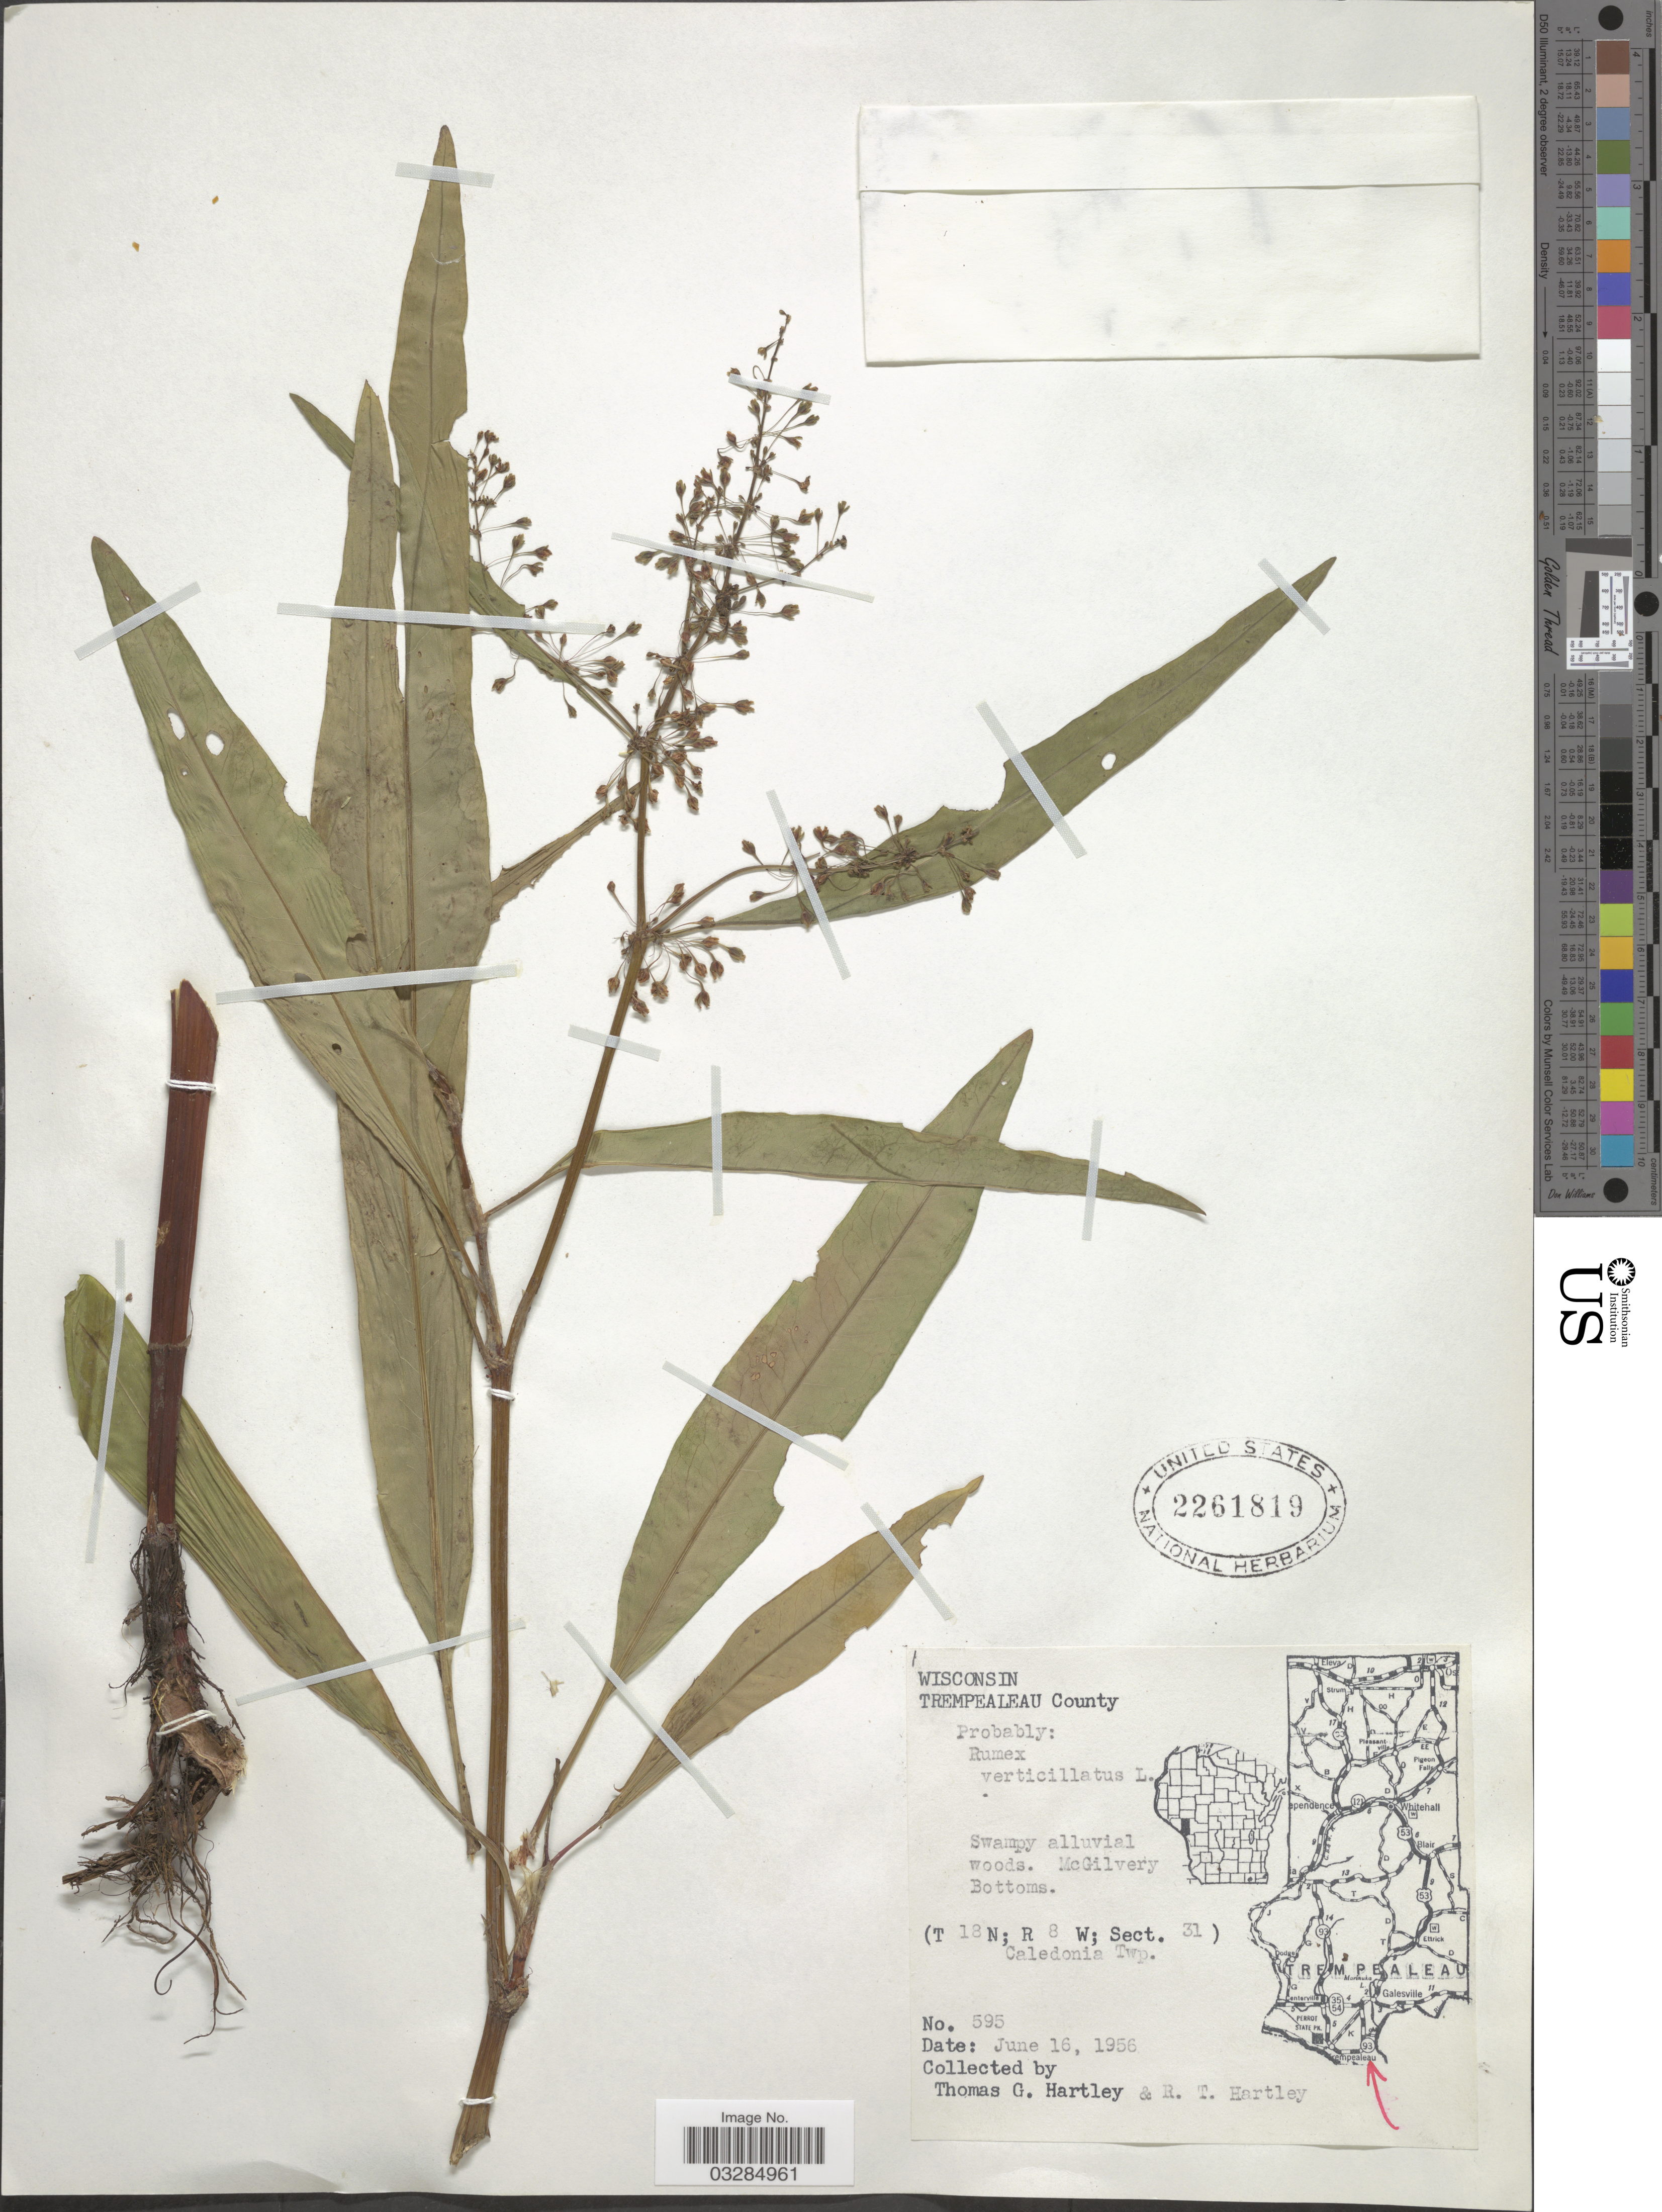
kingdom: Plantae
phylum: Tracheophyta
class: Magnoliopsida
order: Caryophyllales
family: Polygonaceae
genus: Rumex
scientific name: Rumex verticillatus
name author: L.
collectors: T. G. Hartley & R. T. Hartley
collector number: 595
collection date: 1956-06-16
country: United States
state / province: Wisconsin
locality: Trempealeau County. McGilvery Bottoms. (T 18 N; R 8 W; Sect. 31). Caledonia Twp.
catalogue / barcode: US 2261819